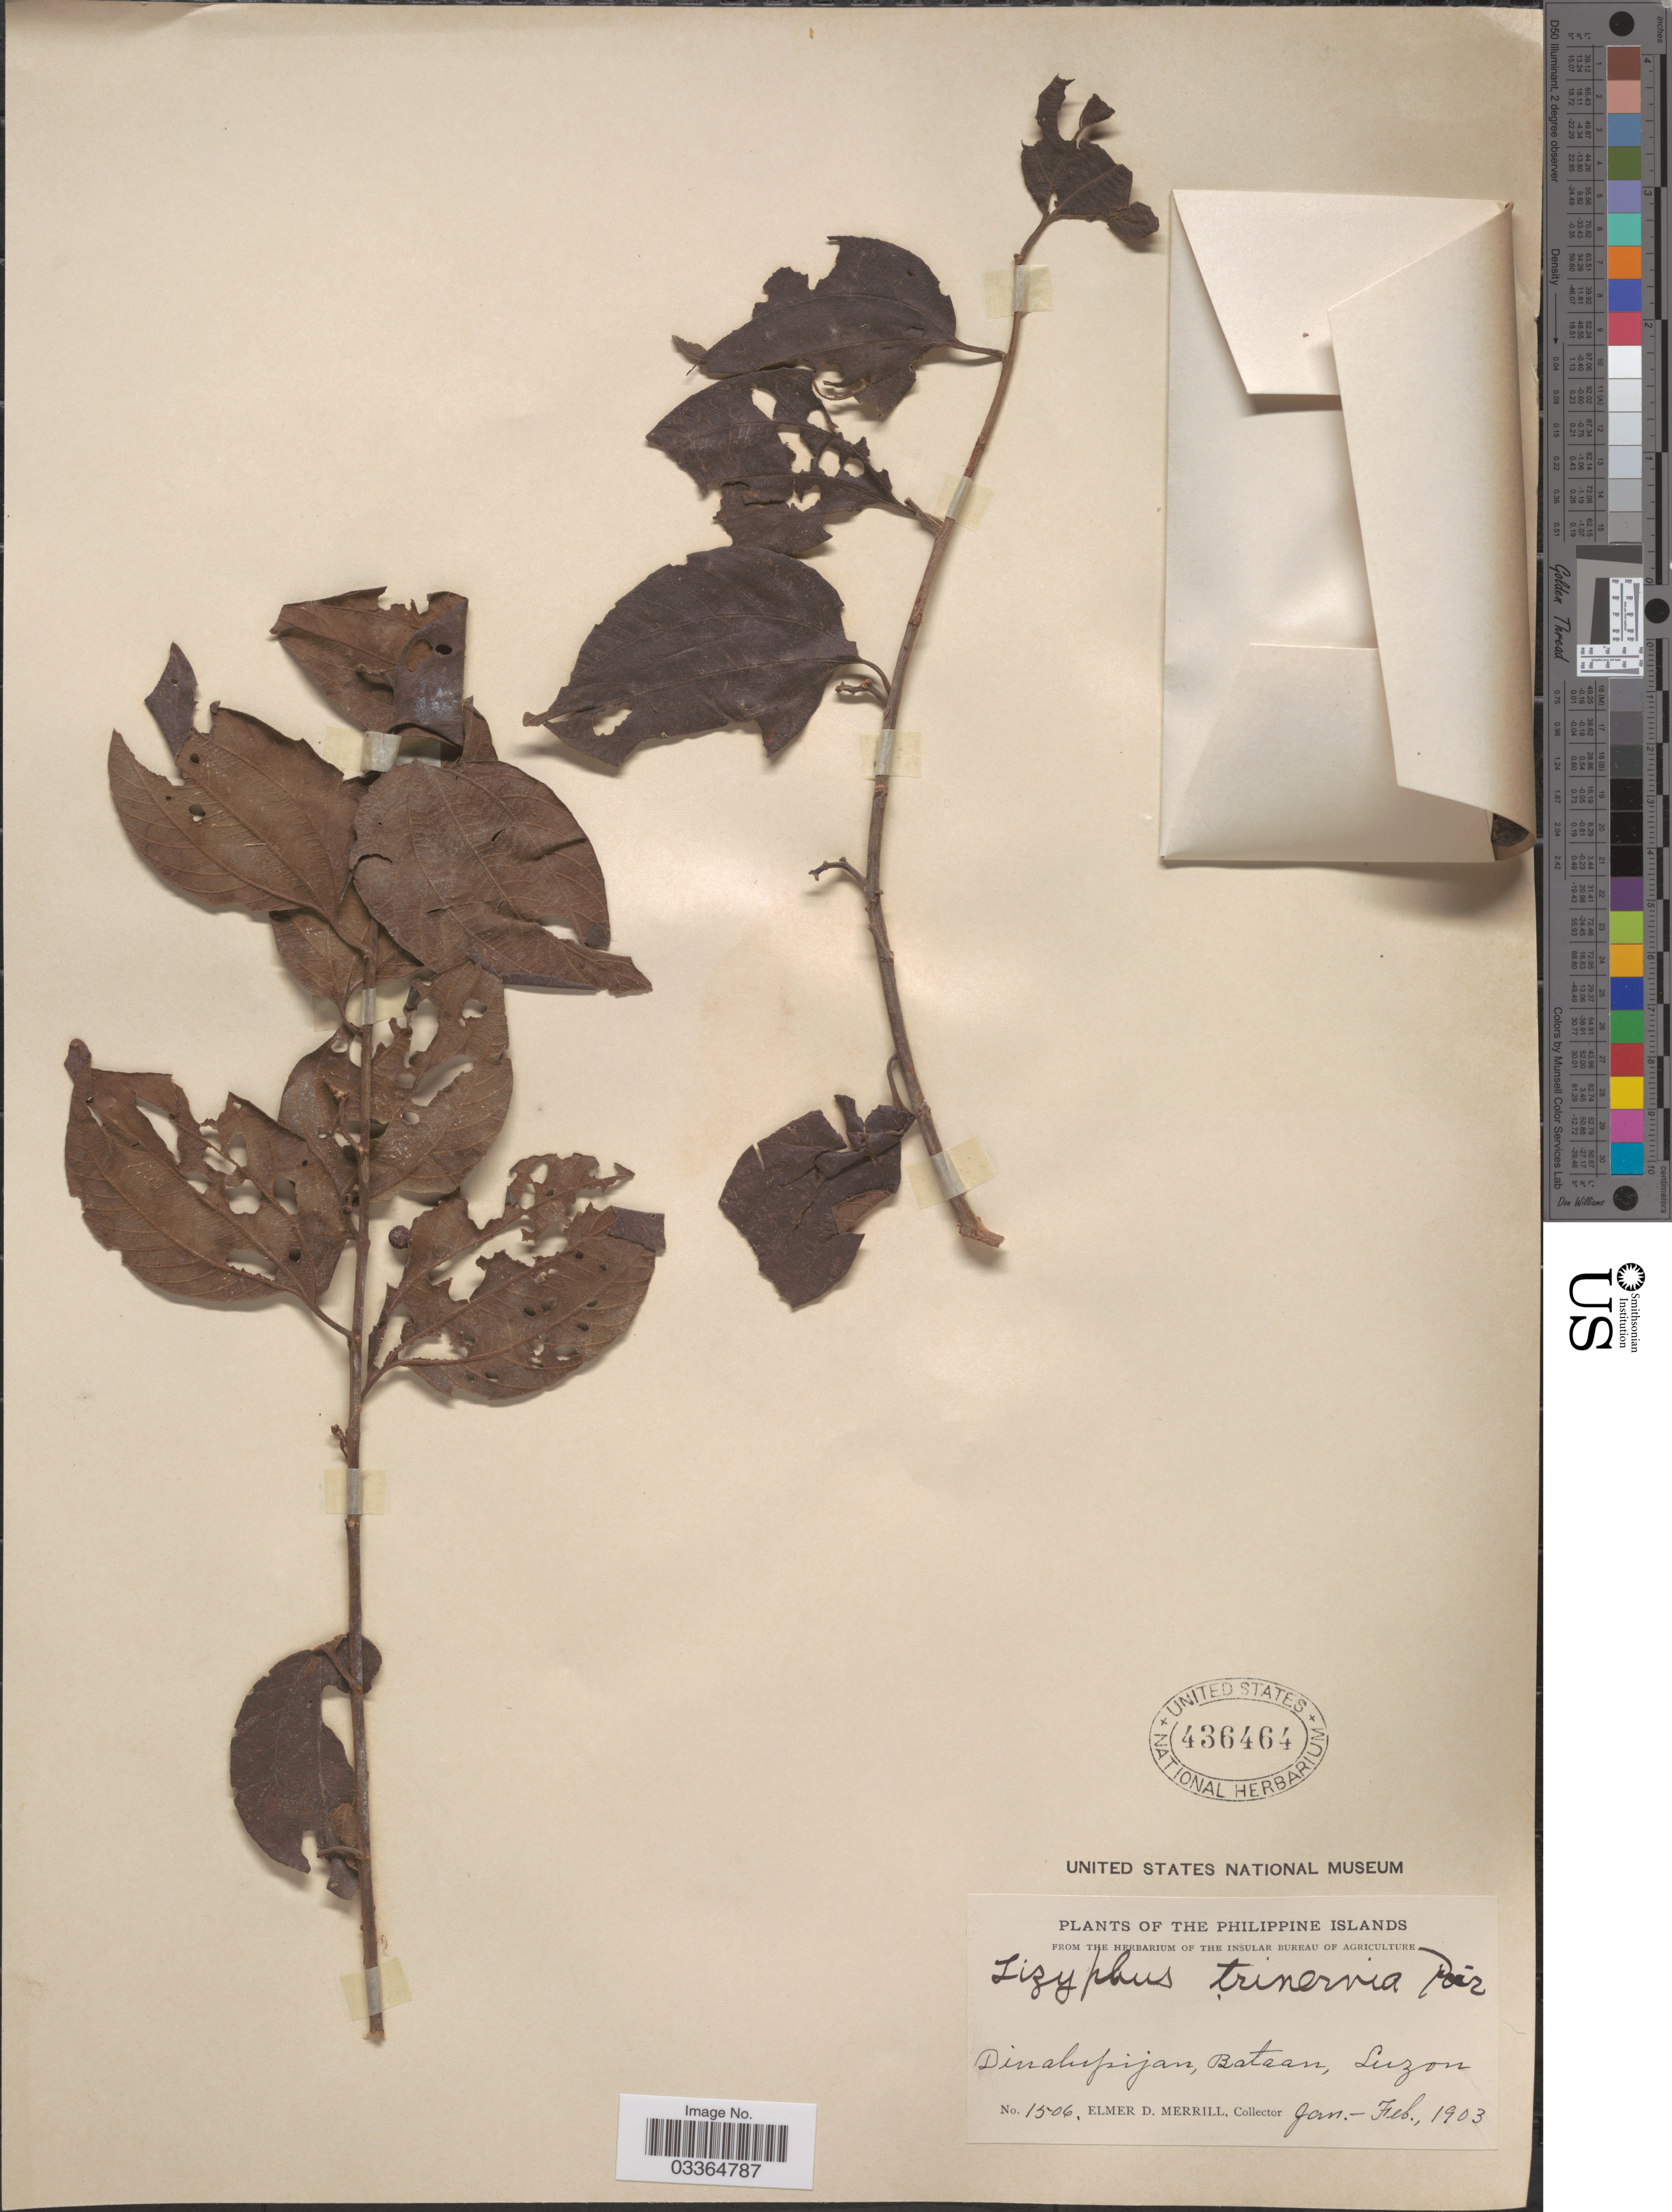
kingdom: Plantae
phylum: Tracheophyta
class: Magnoliopsida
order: Rosales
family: Rhamnaceae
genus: Ziziphus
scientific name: Ziziphus trinervia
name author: (Cav.) Poir.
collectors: E. D. Merrill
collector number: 1506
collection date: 1903-01/1903-02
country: Philippines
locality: The Philippine Islands. Dinalupijan, Bataan, Luzon.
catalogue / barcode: US 436464